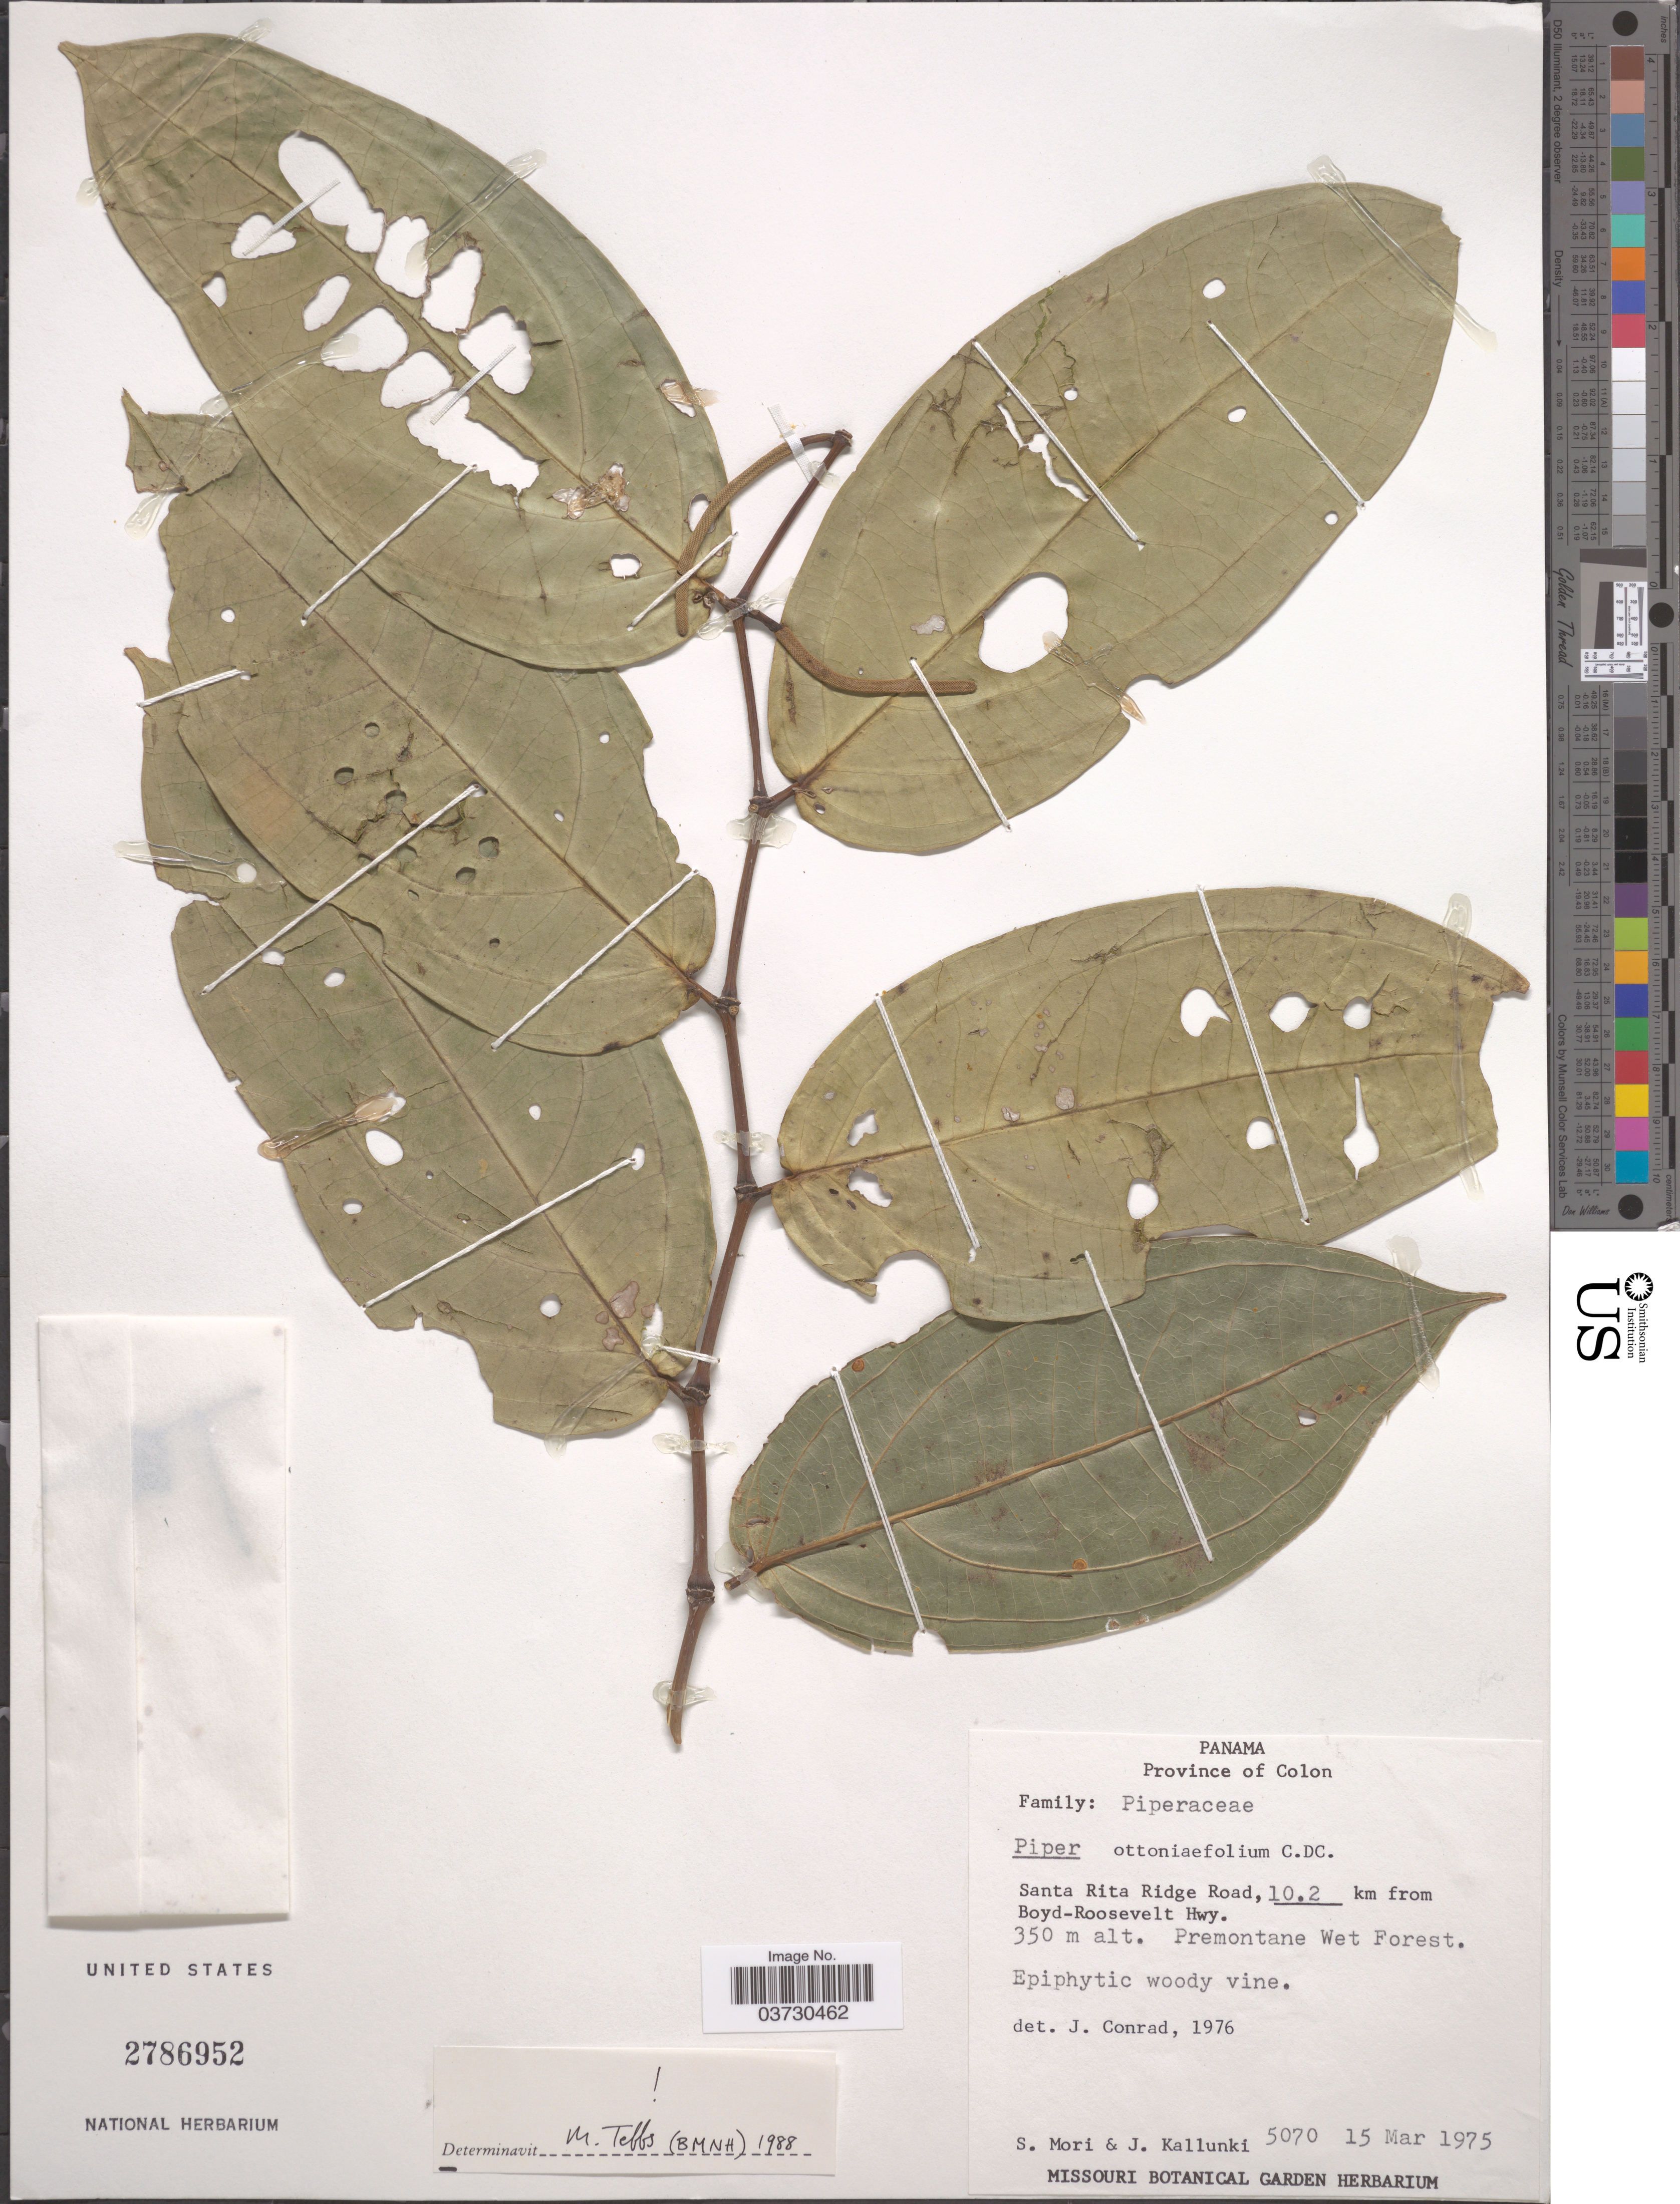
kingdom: Plantae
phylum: Tracheophyta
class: Magnoliopsida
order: Piperales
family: Piperaceae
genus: Piper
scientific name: Piper ottoniifolium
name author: C. DC.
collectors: S. Mori & J. Kallunki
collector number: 5070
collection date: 1975-03-15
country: Panama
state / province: Colón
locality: Santa Rita Ridge Road, 10.2 km from Boyd-Roosevelt Hwy. Premontane Wet Forest.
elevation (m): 350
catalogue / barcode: US 2786952